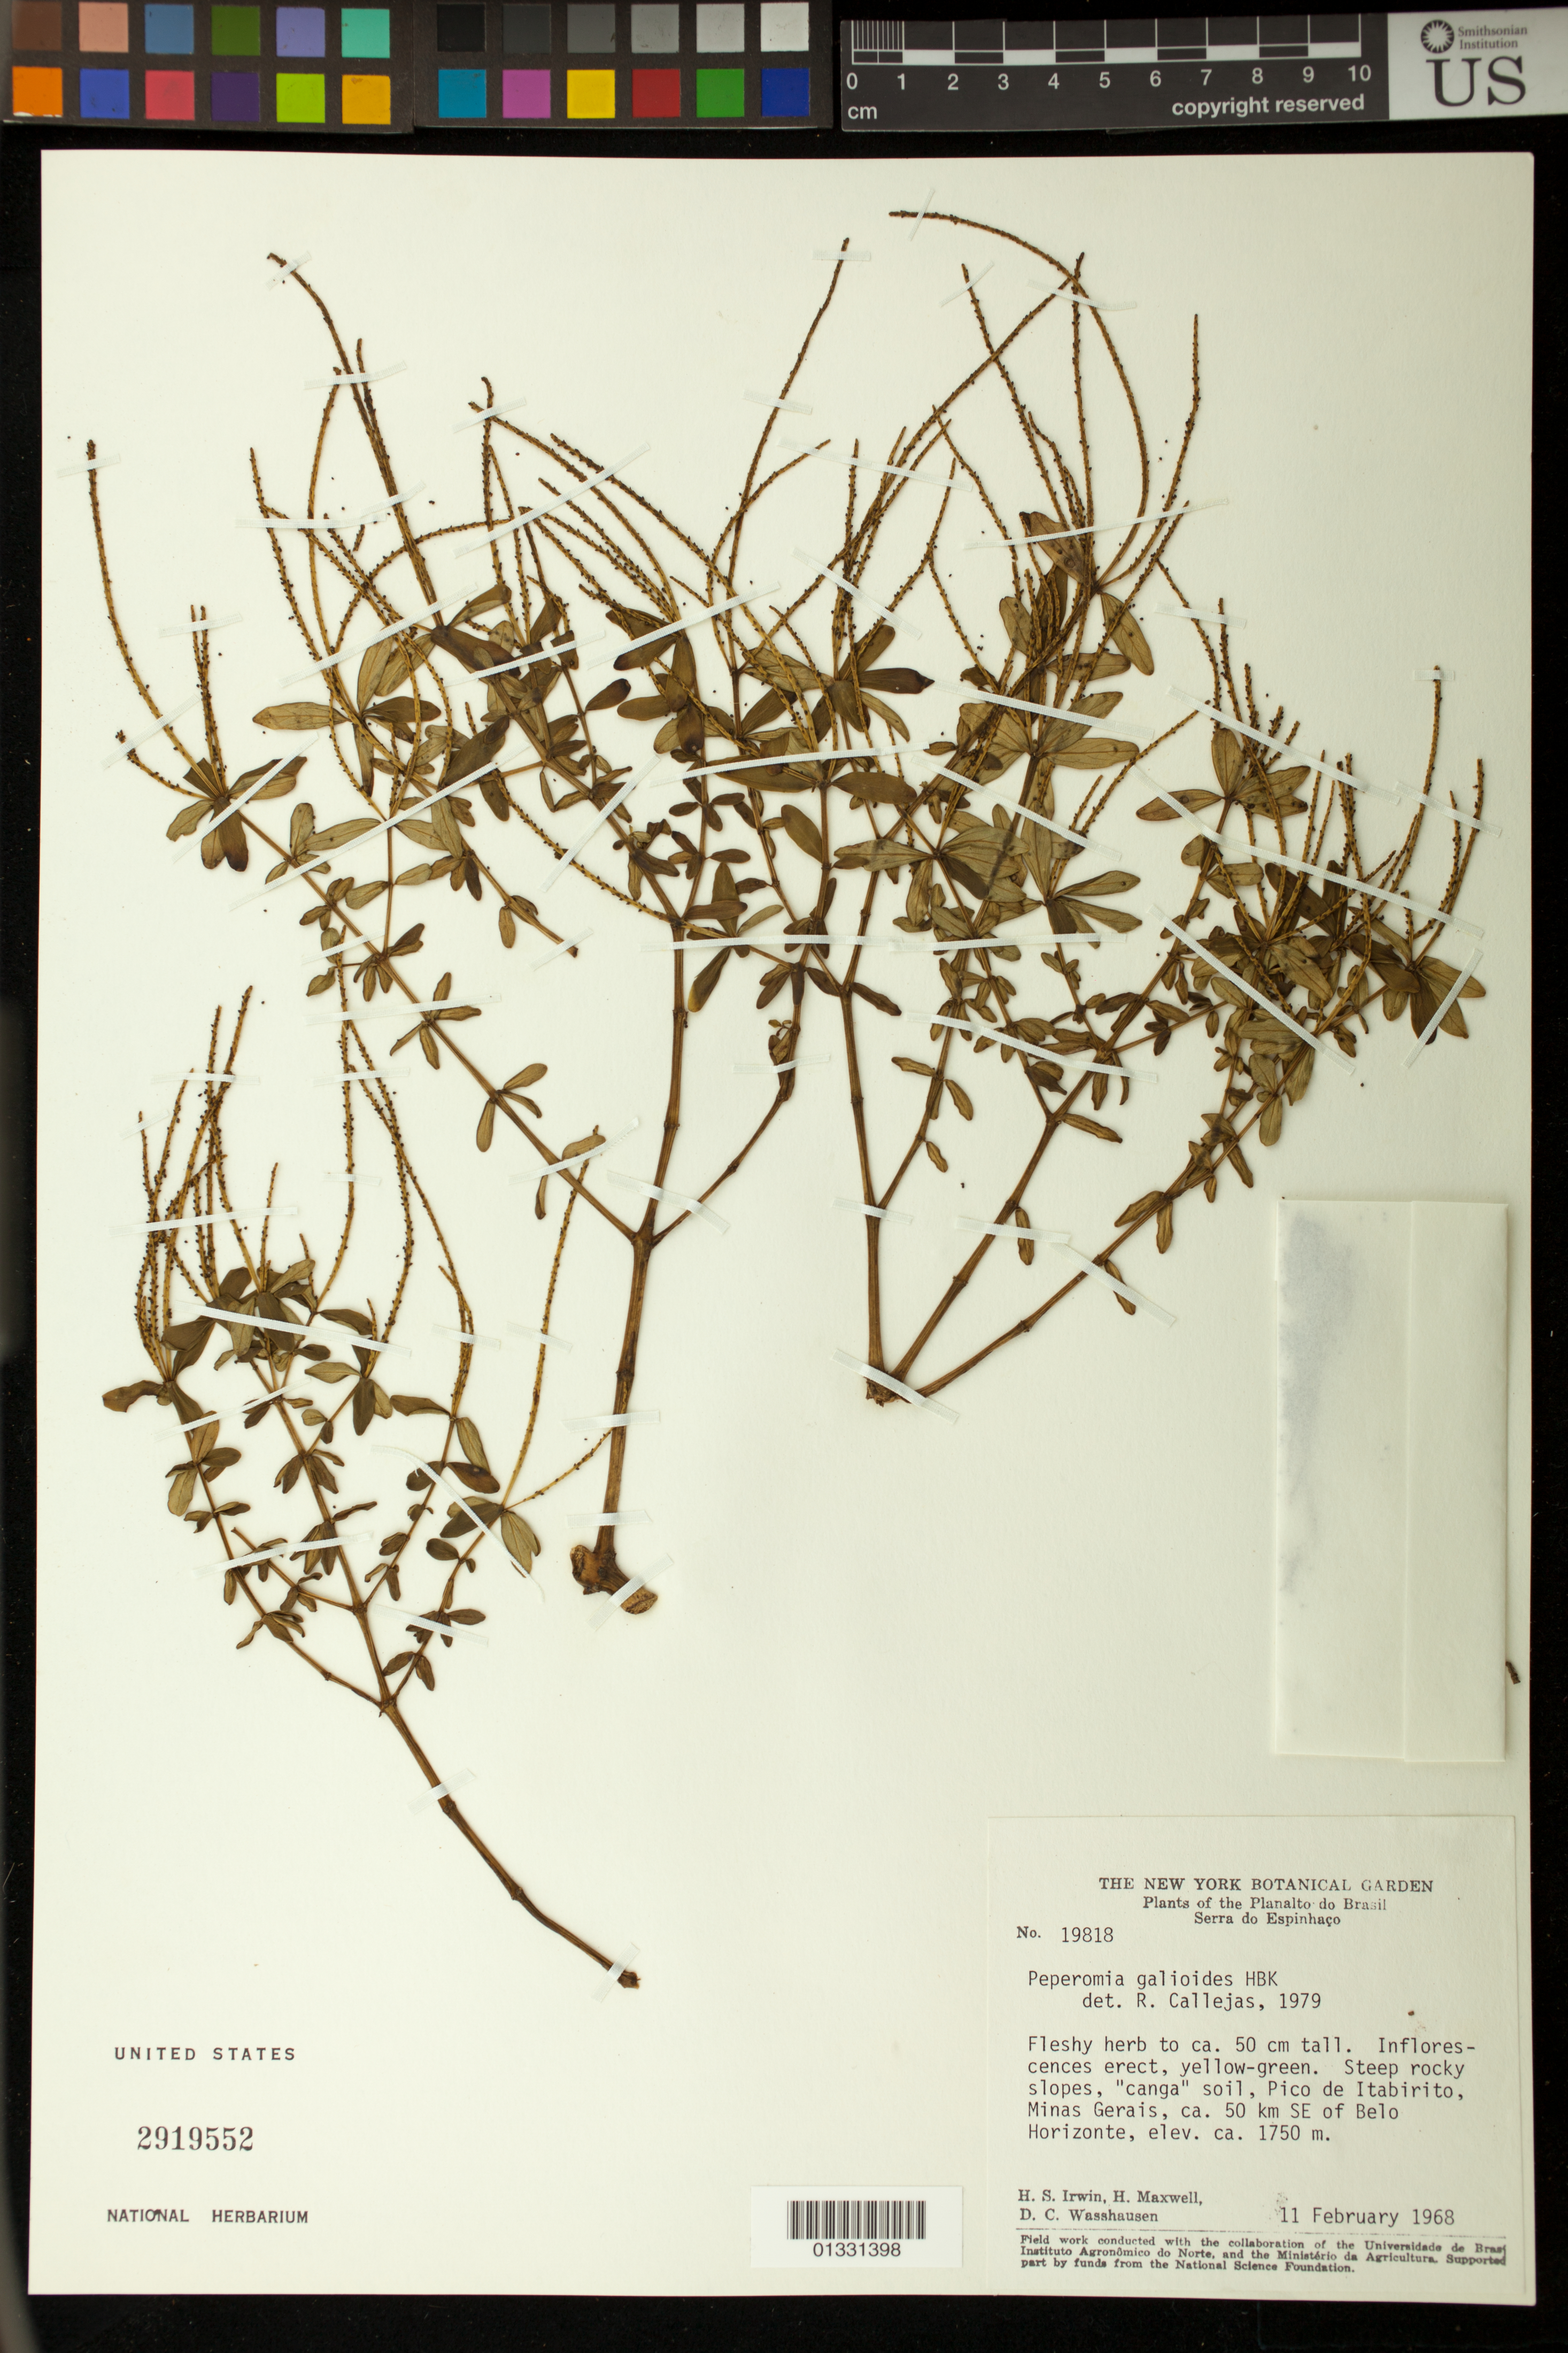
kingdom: Plantae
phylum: Tracheophyta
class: Magnoliopsida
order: Piperales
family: Piperaceae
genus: Peperomia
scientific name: Peperomia galioides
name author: Kunth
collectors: H. Irwin, H. Maxwell & D. C. Wasshausen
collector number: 19818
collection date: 1968-02-11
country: Brazil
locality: Serra do Espinhaço. Pico de Itabirito, ca. 50 km SE of Belo Horizonte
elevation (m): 1750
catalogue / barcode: US 2919552